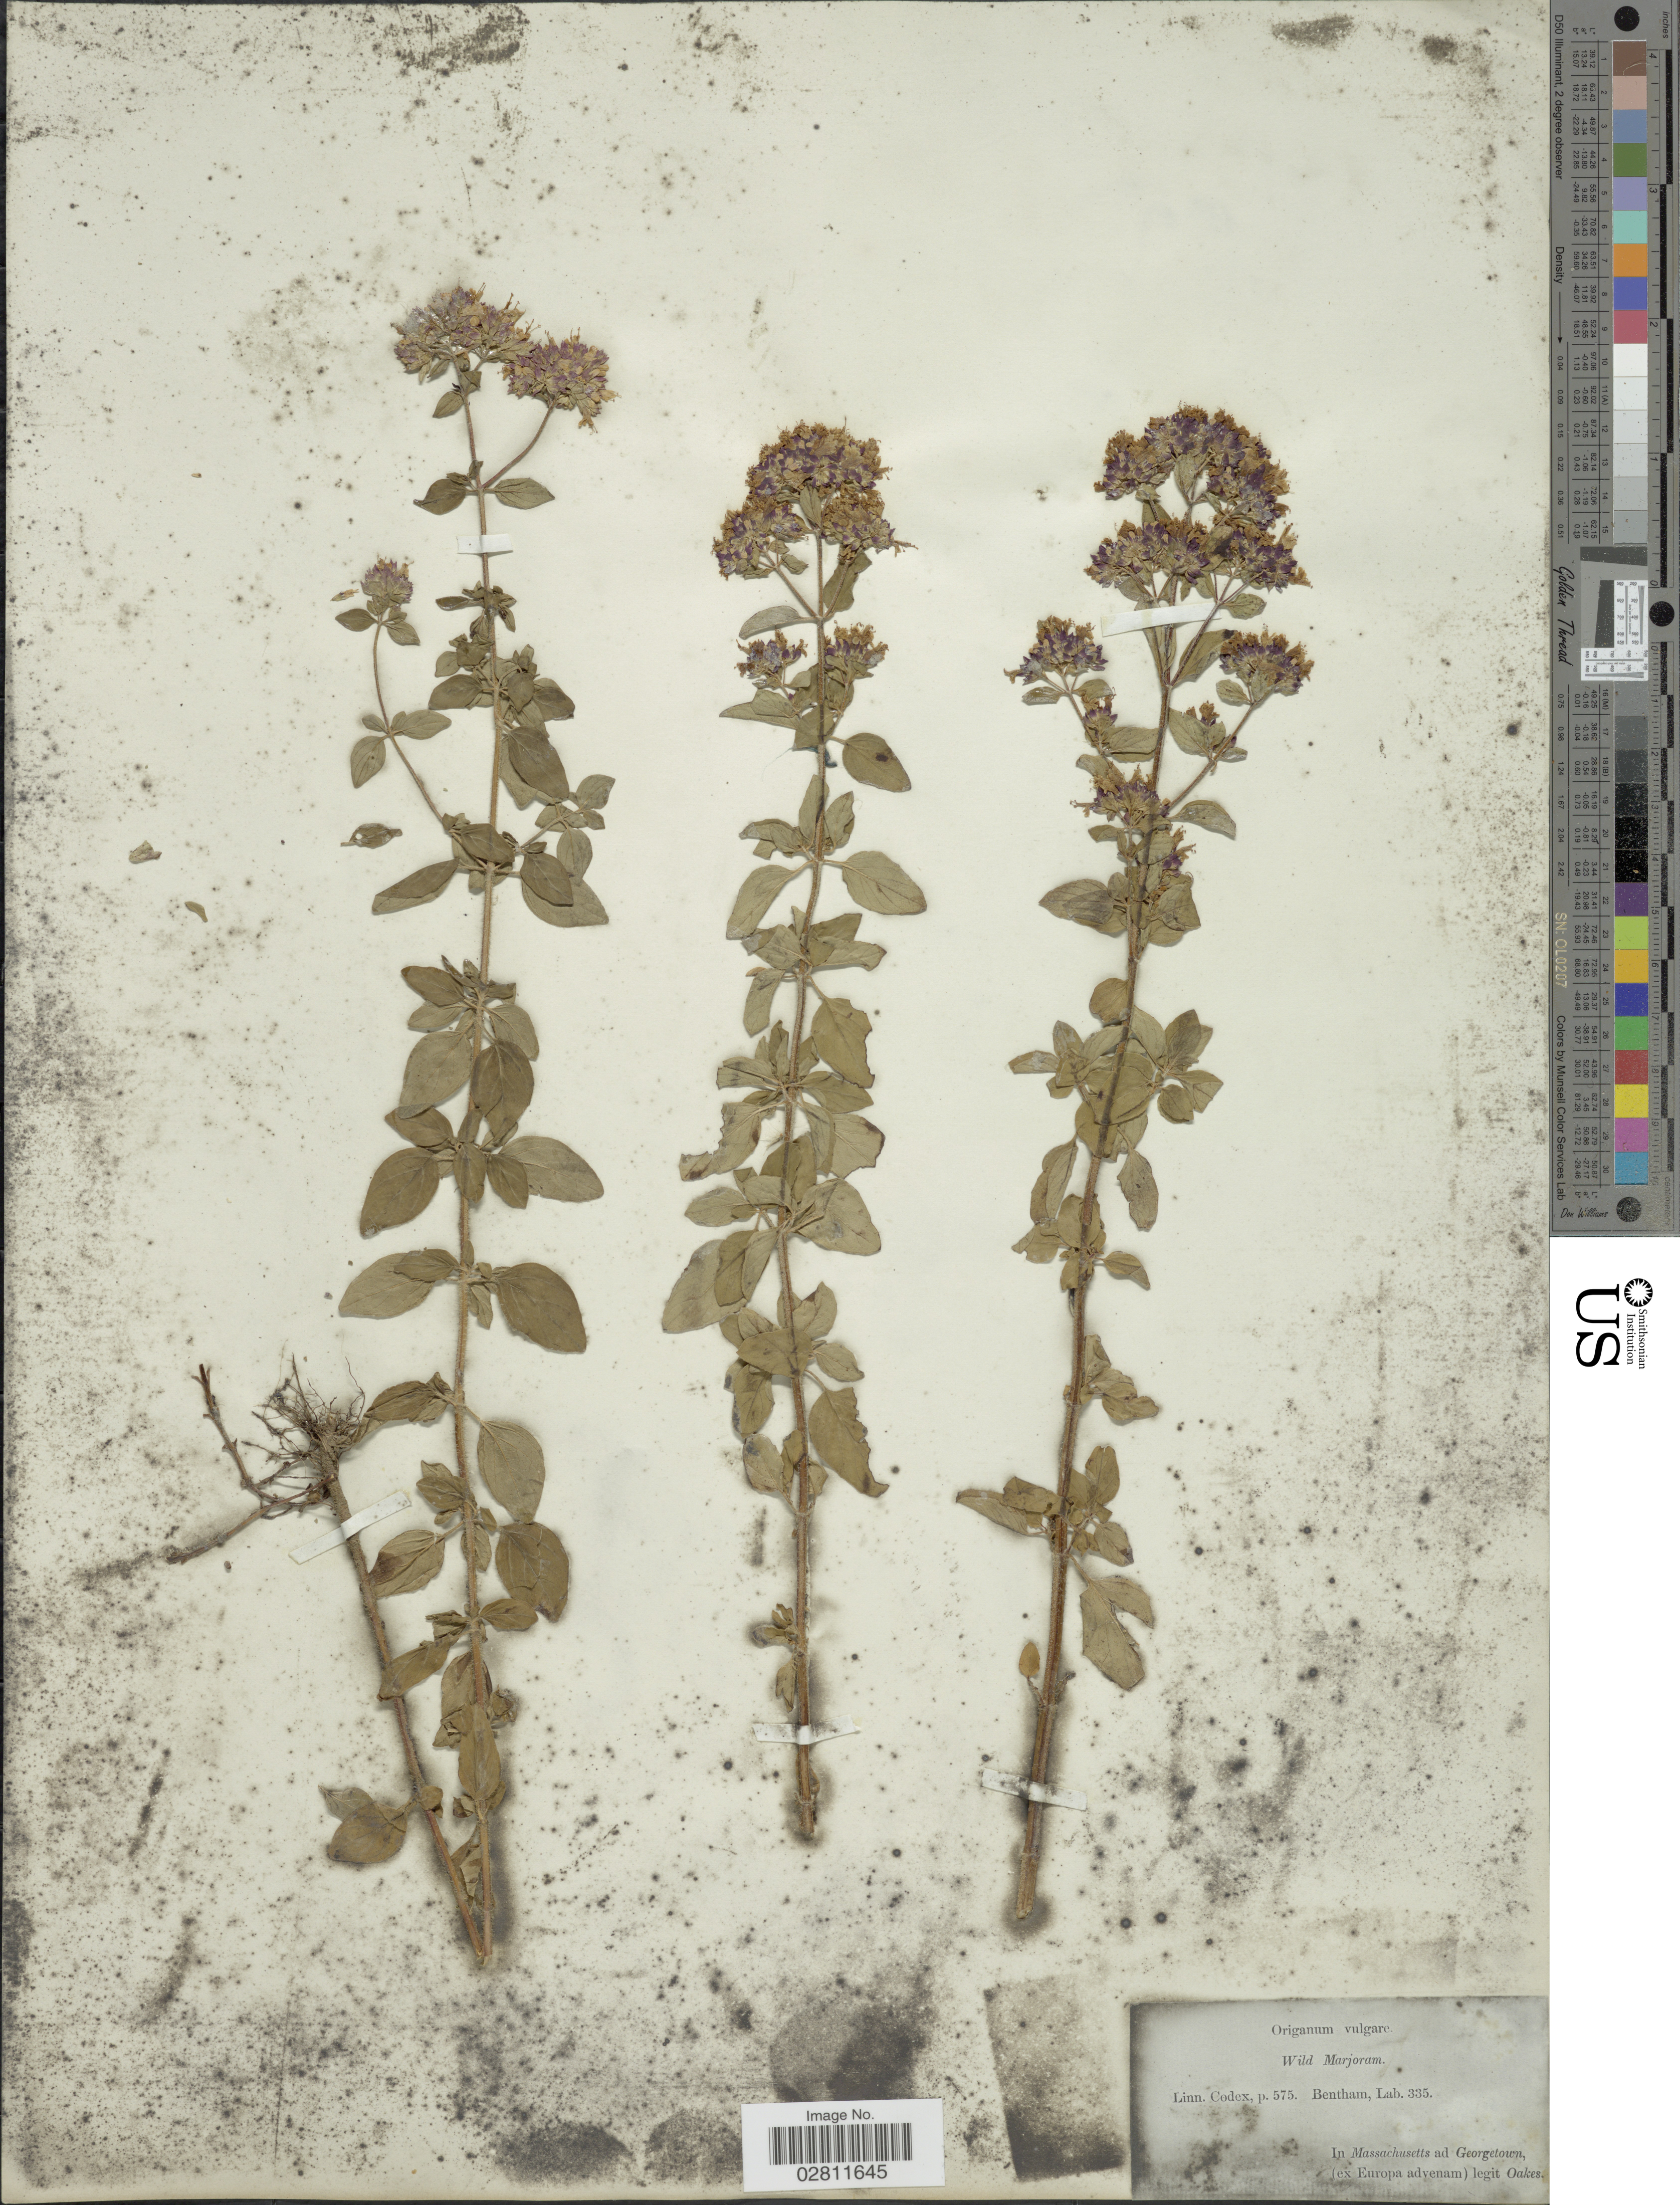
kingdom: Plantae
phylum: Tracheophyta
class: Magnoliopsida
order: Lamiales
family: Lamiaceae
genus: Origanum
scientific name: Origanum vulgare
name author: L.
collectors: -. Oakes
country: United States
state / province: Massachusetts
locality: Ad Georgetown.